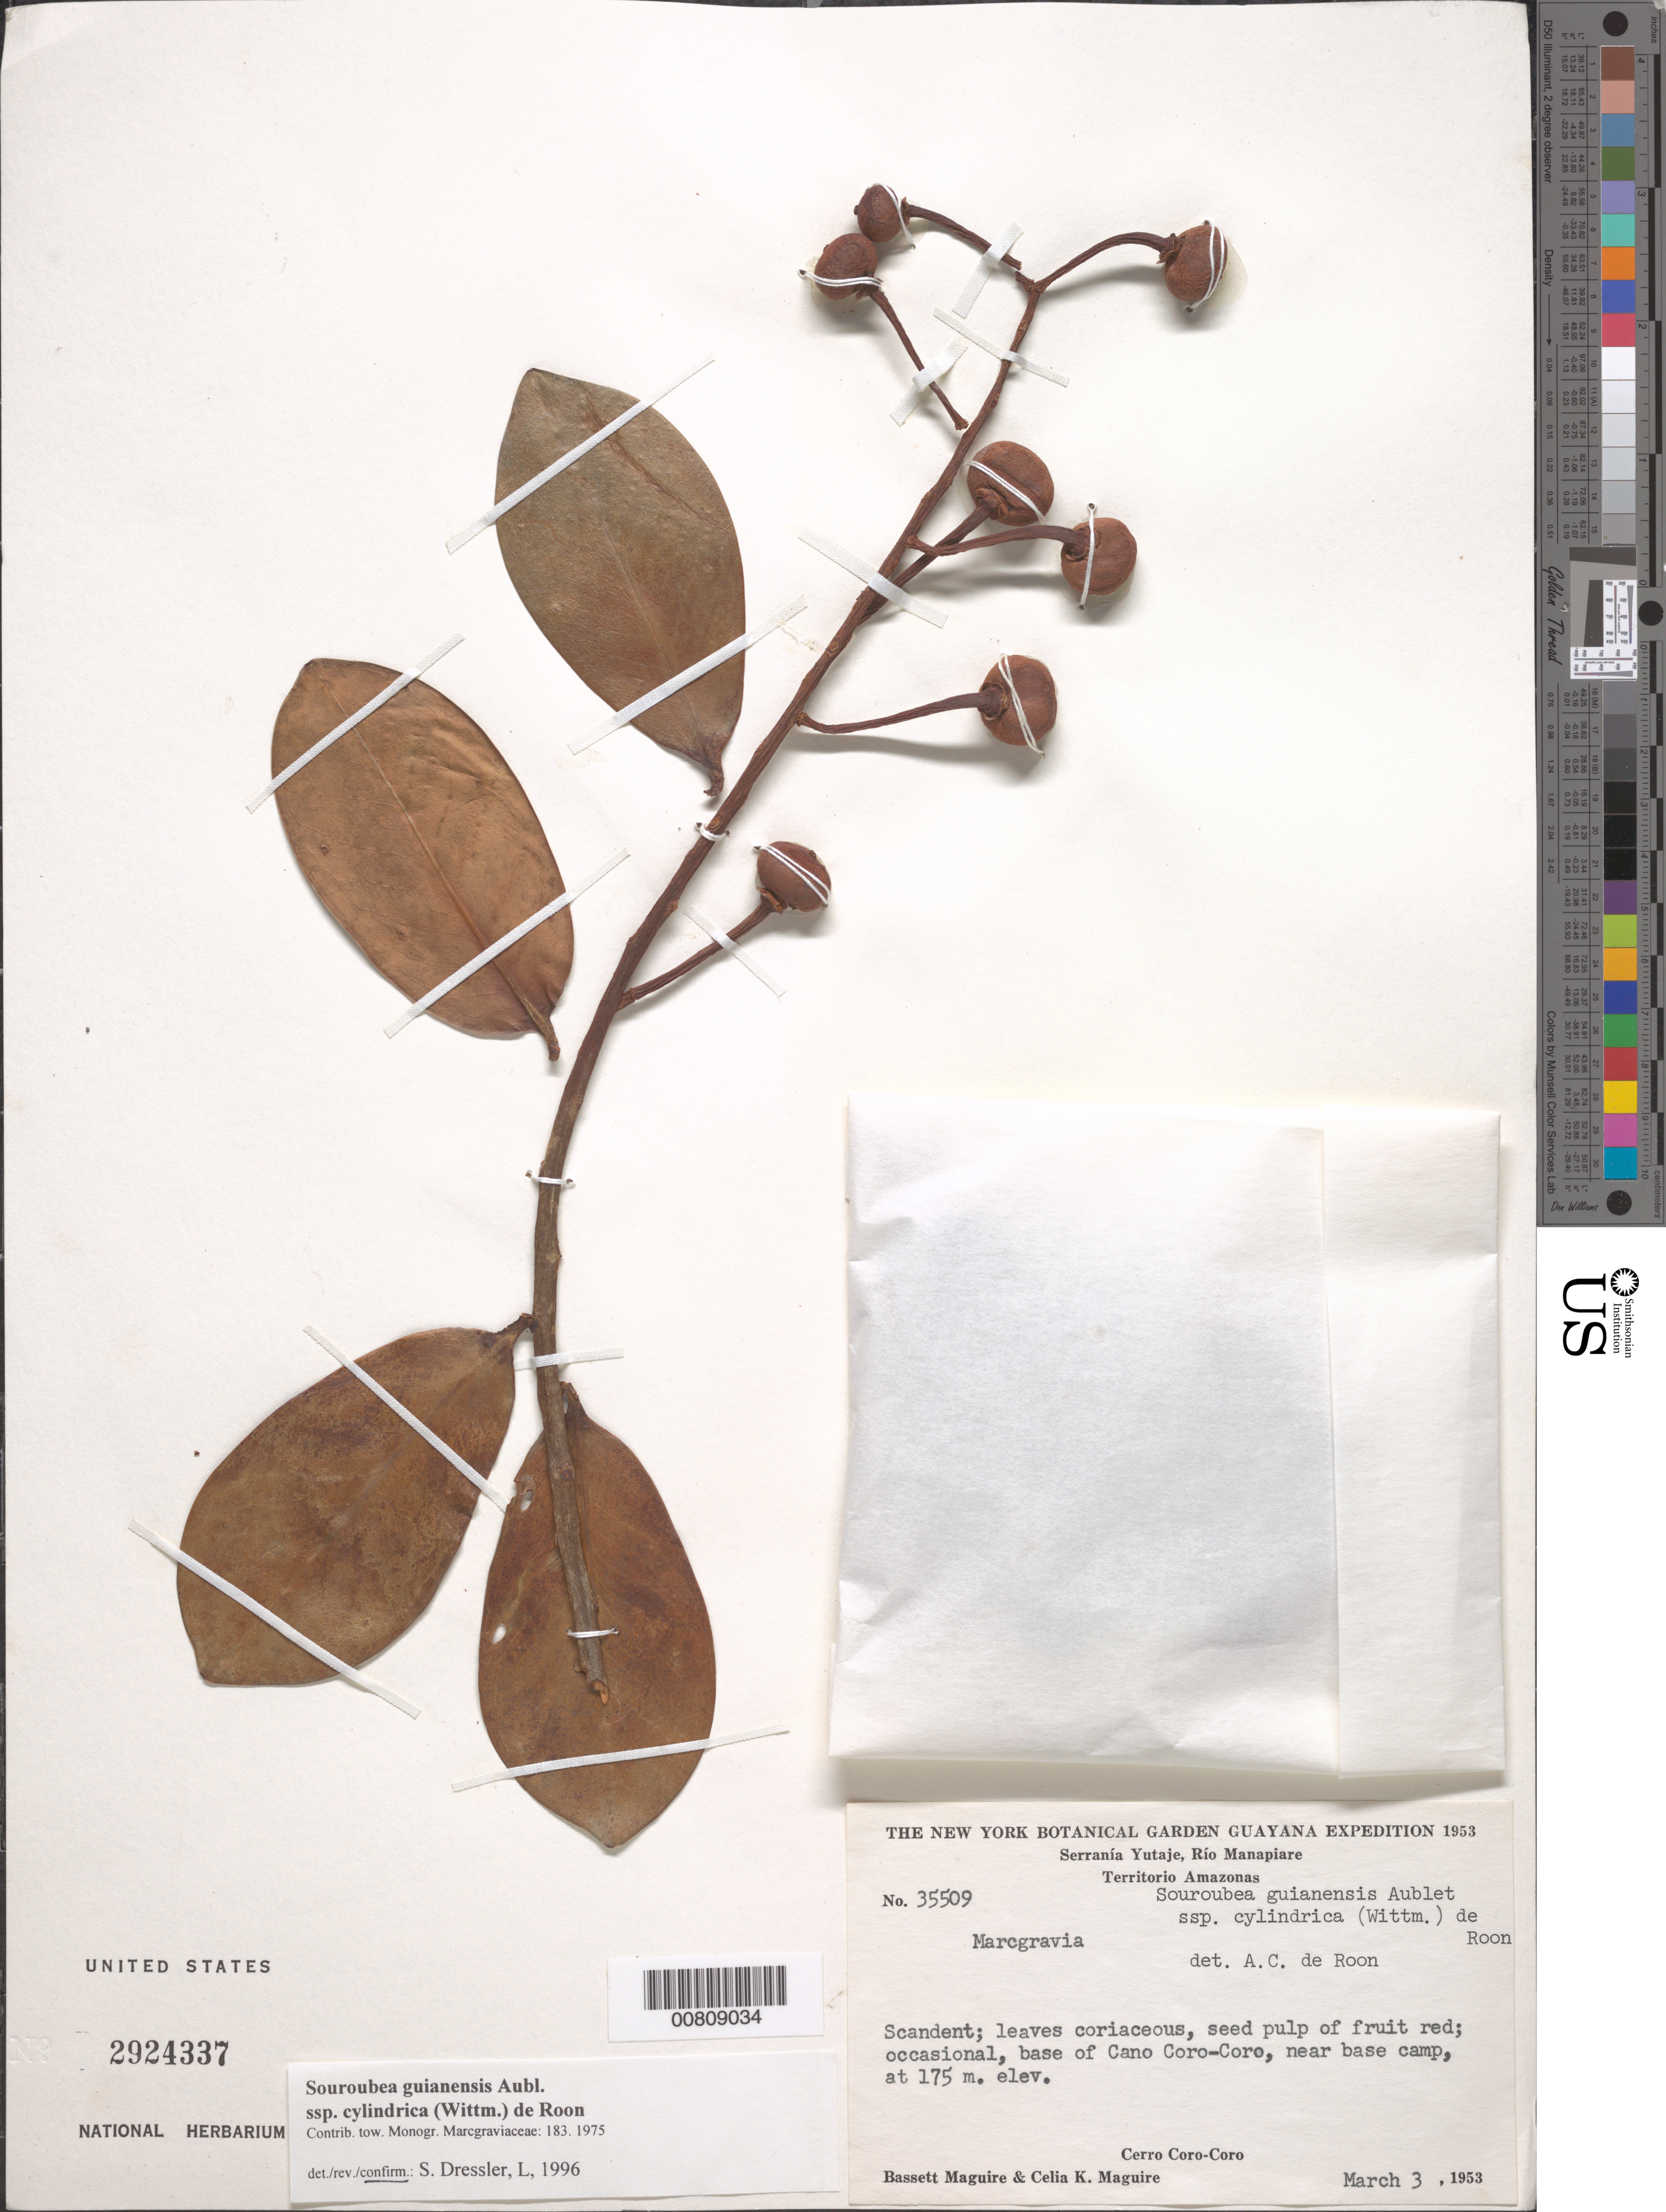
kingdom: Plantae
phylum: Tracheophyta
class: Magnoliopsida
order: Ericales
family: Marcgraviaceae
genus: Souroubea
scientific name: Souroubea guianensis subsp. cylindrica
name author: (Wittm.) de Roon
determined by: Dressler, S., (FR), Forschungsinstitut Und Naturmuseum Senckenberg (GERMANY)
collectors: B. Maguire & C. K. Maguire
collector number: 35509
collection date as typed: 3-Mar-53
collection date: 1953-03-03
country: Venezuela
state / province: Amazonas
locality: Cerro Coro-Coro, Serranía Yutajé, Río Manapiare, near Base Camp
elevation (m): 175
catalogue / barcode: US 2924337